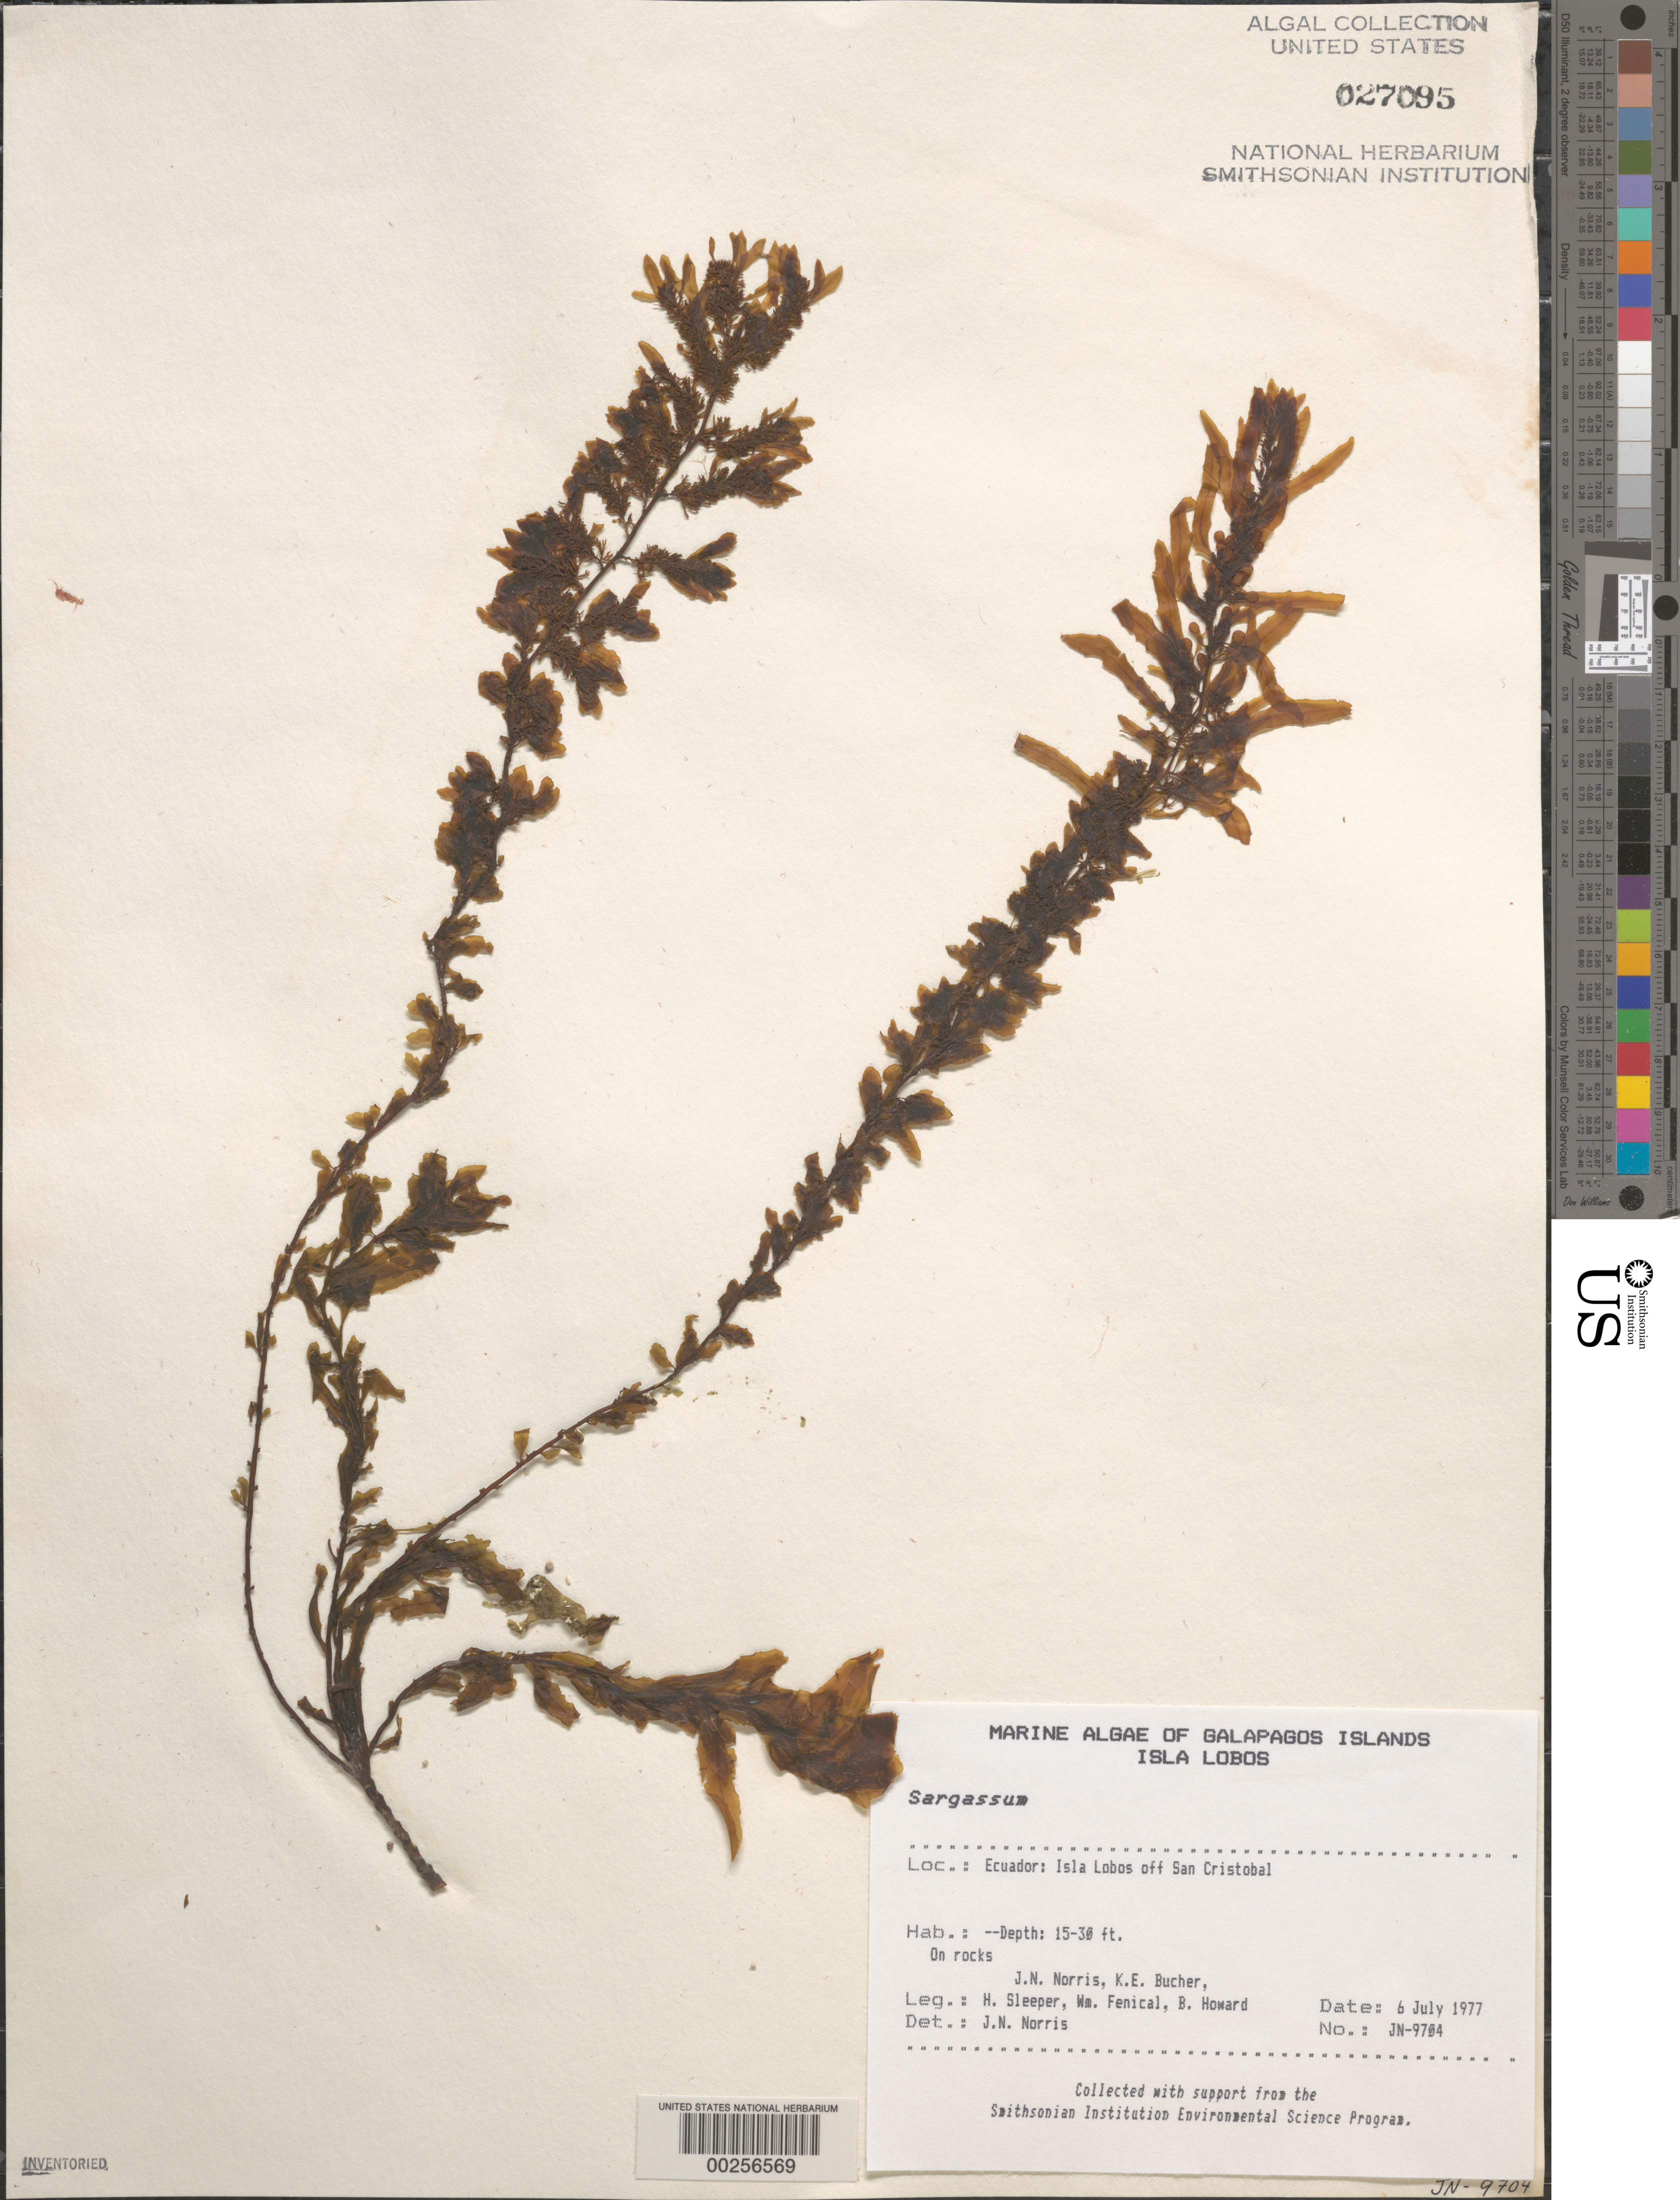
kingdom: Chromista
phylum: Ochrophyta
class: Phaeophyceae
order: Fucales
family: Sargassaceae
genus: Sargassum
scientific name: Sargassum sp.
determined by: Norris, James N.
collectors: J. N. Norris, K. E. Bucher, H. Sleeper, W. Fenical & B. Howard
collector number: JN-9704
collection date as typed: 06 Jul 1977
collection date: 1977-07-06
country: Ecuador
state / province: Colón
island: Lobos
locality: Off Isla San Cristóbal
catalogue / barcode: US 27095